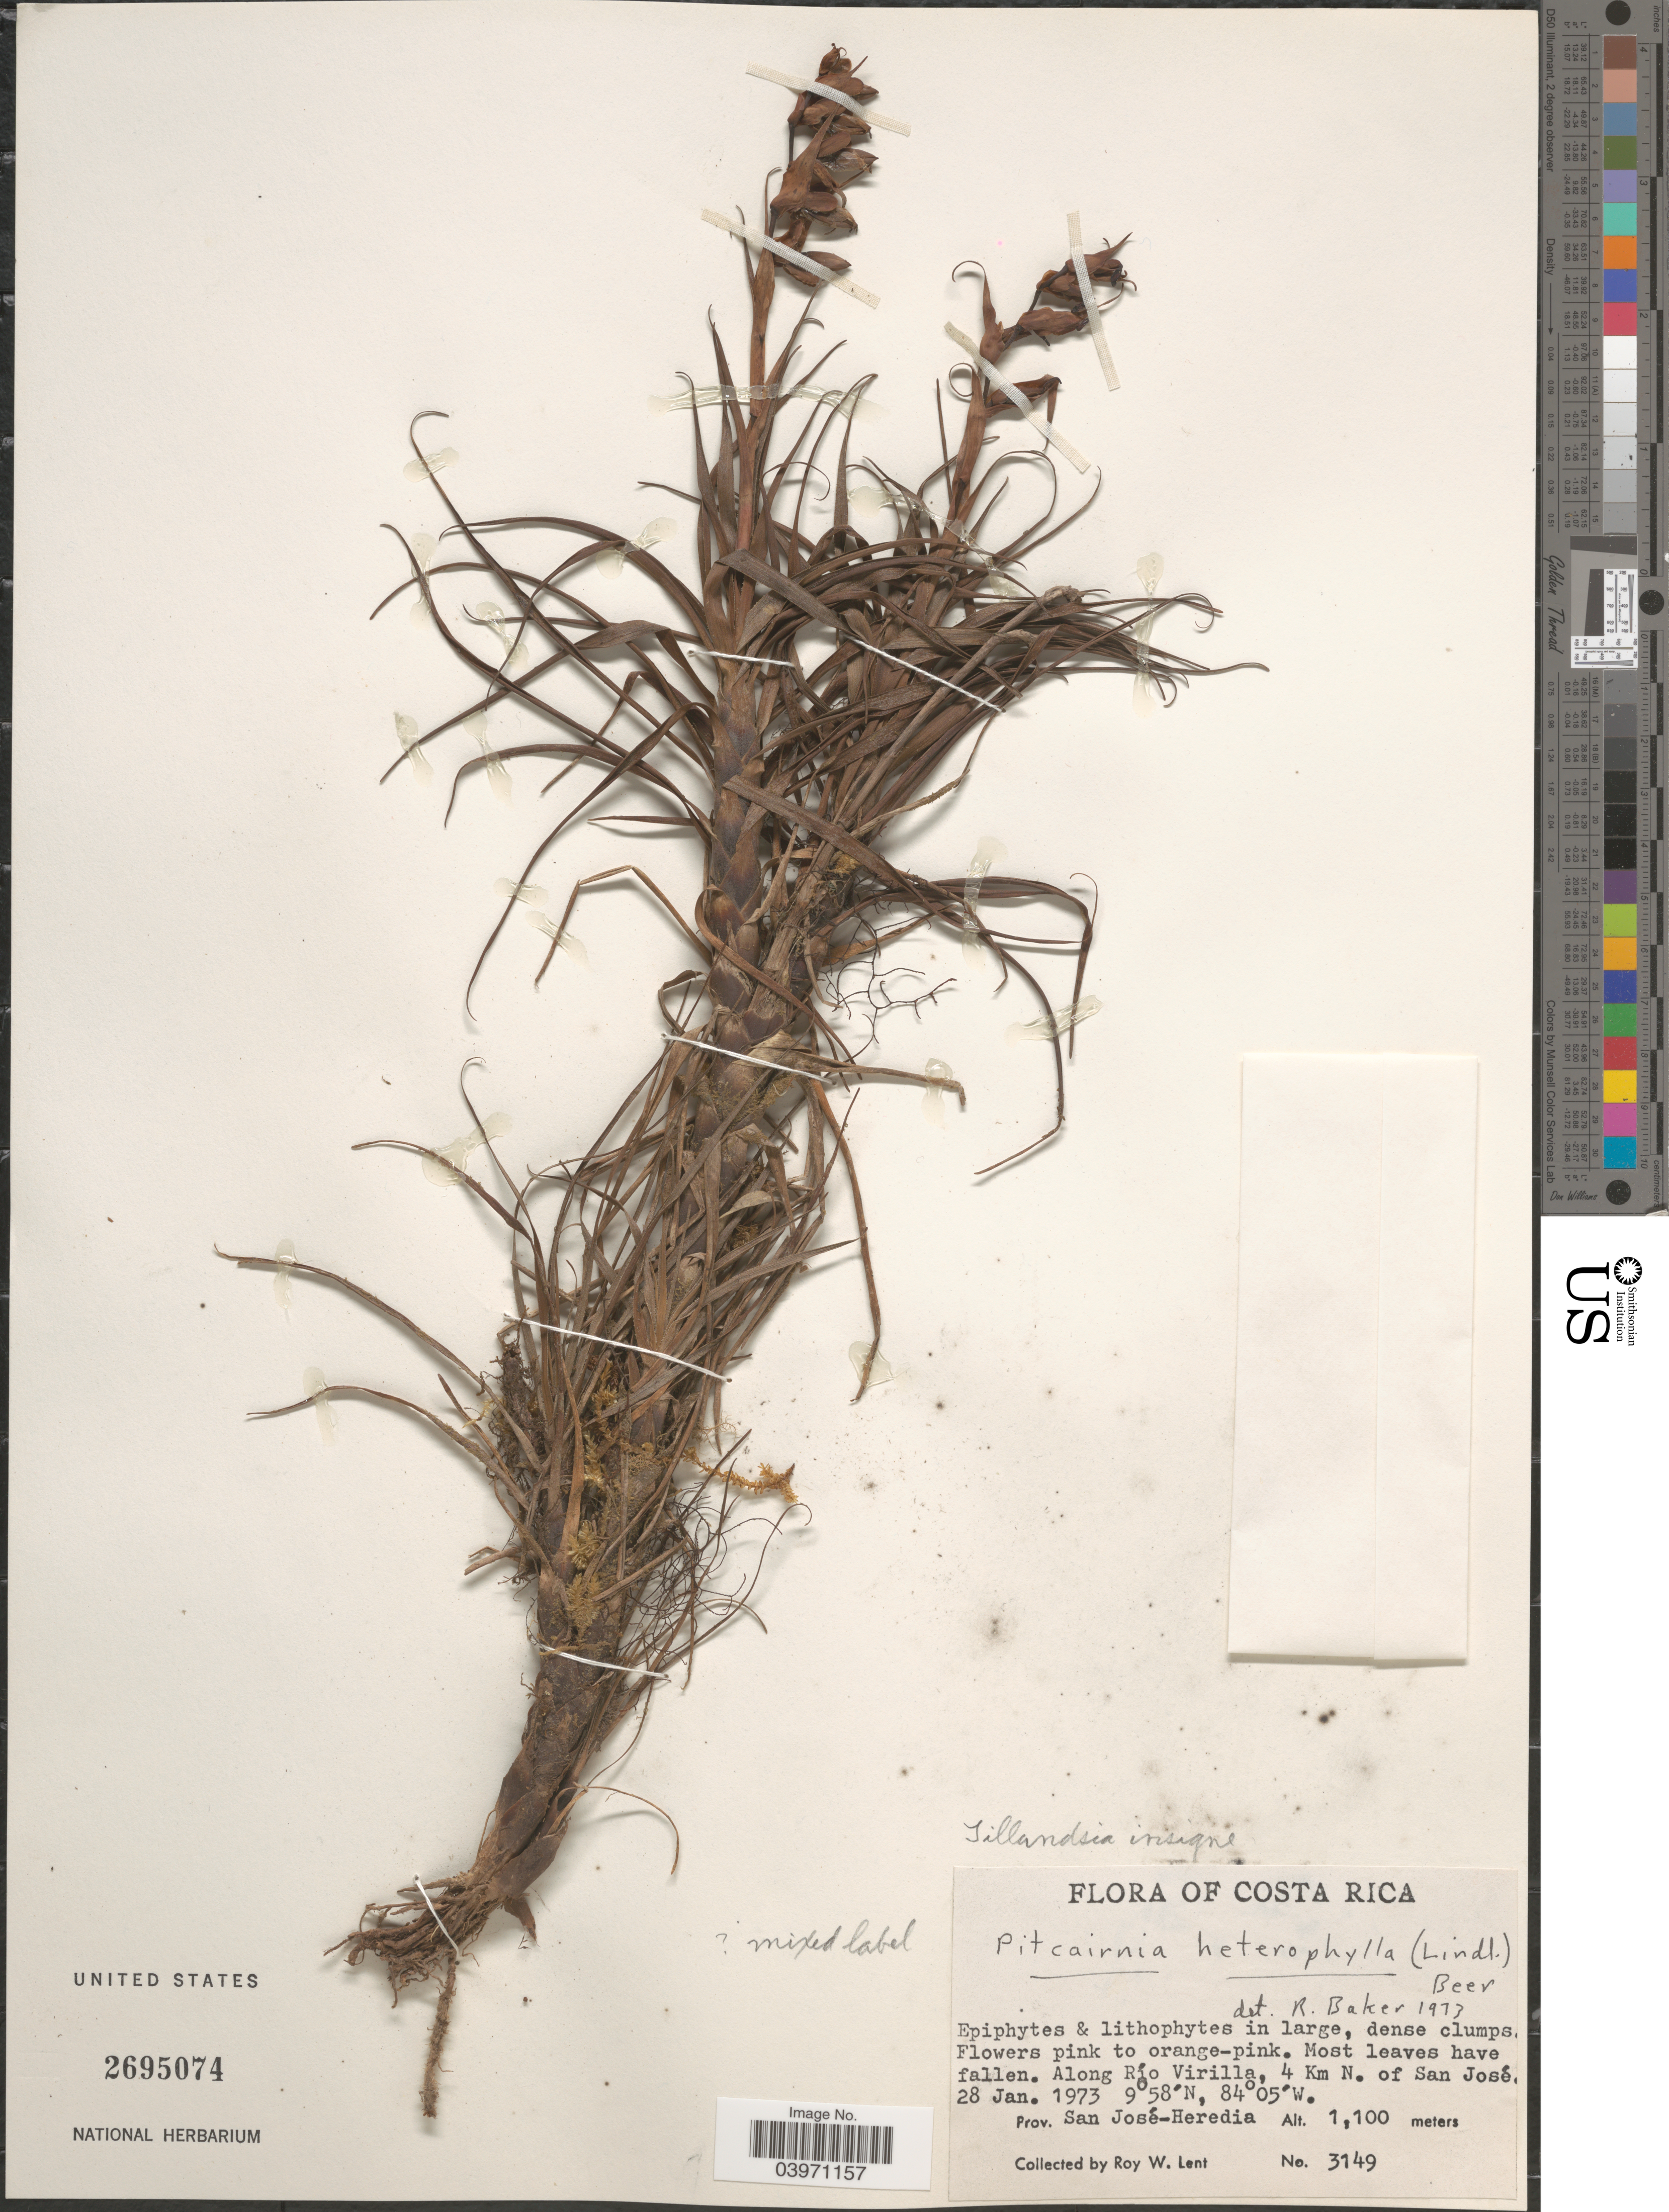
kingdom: Plantae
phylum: Tracheophyta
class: Liliopsida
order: Poales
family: Bromeliaceae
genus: Tillandsia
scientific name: Tillandsia insignis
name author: (Mez) L.B. Sm. & Pittendr.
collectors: R. W. Lent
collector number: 3149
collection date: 1973-01-28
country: Costa Rica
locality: Along Río Virilla, 4 Km N. of San José. Prov. San José-Heredia.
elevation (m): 1100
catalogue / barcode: US 2695074